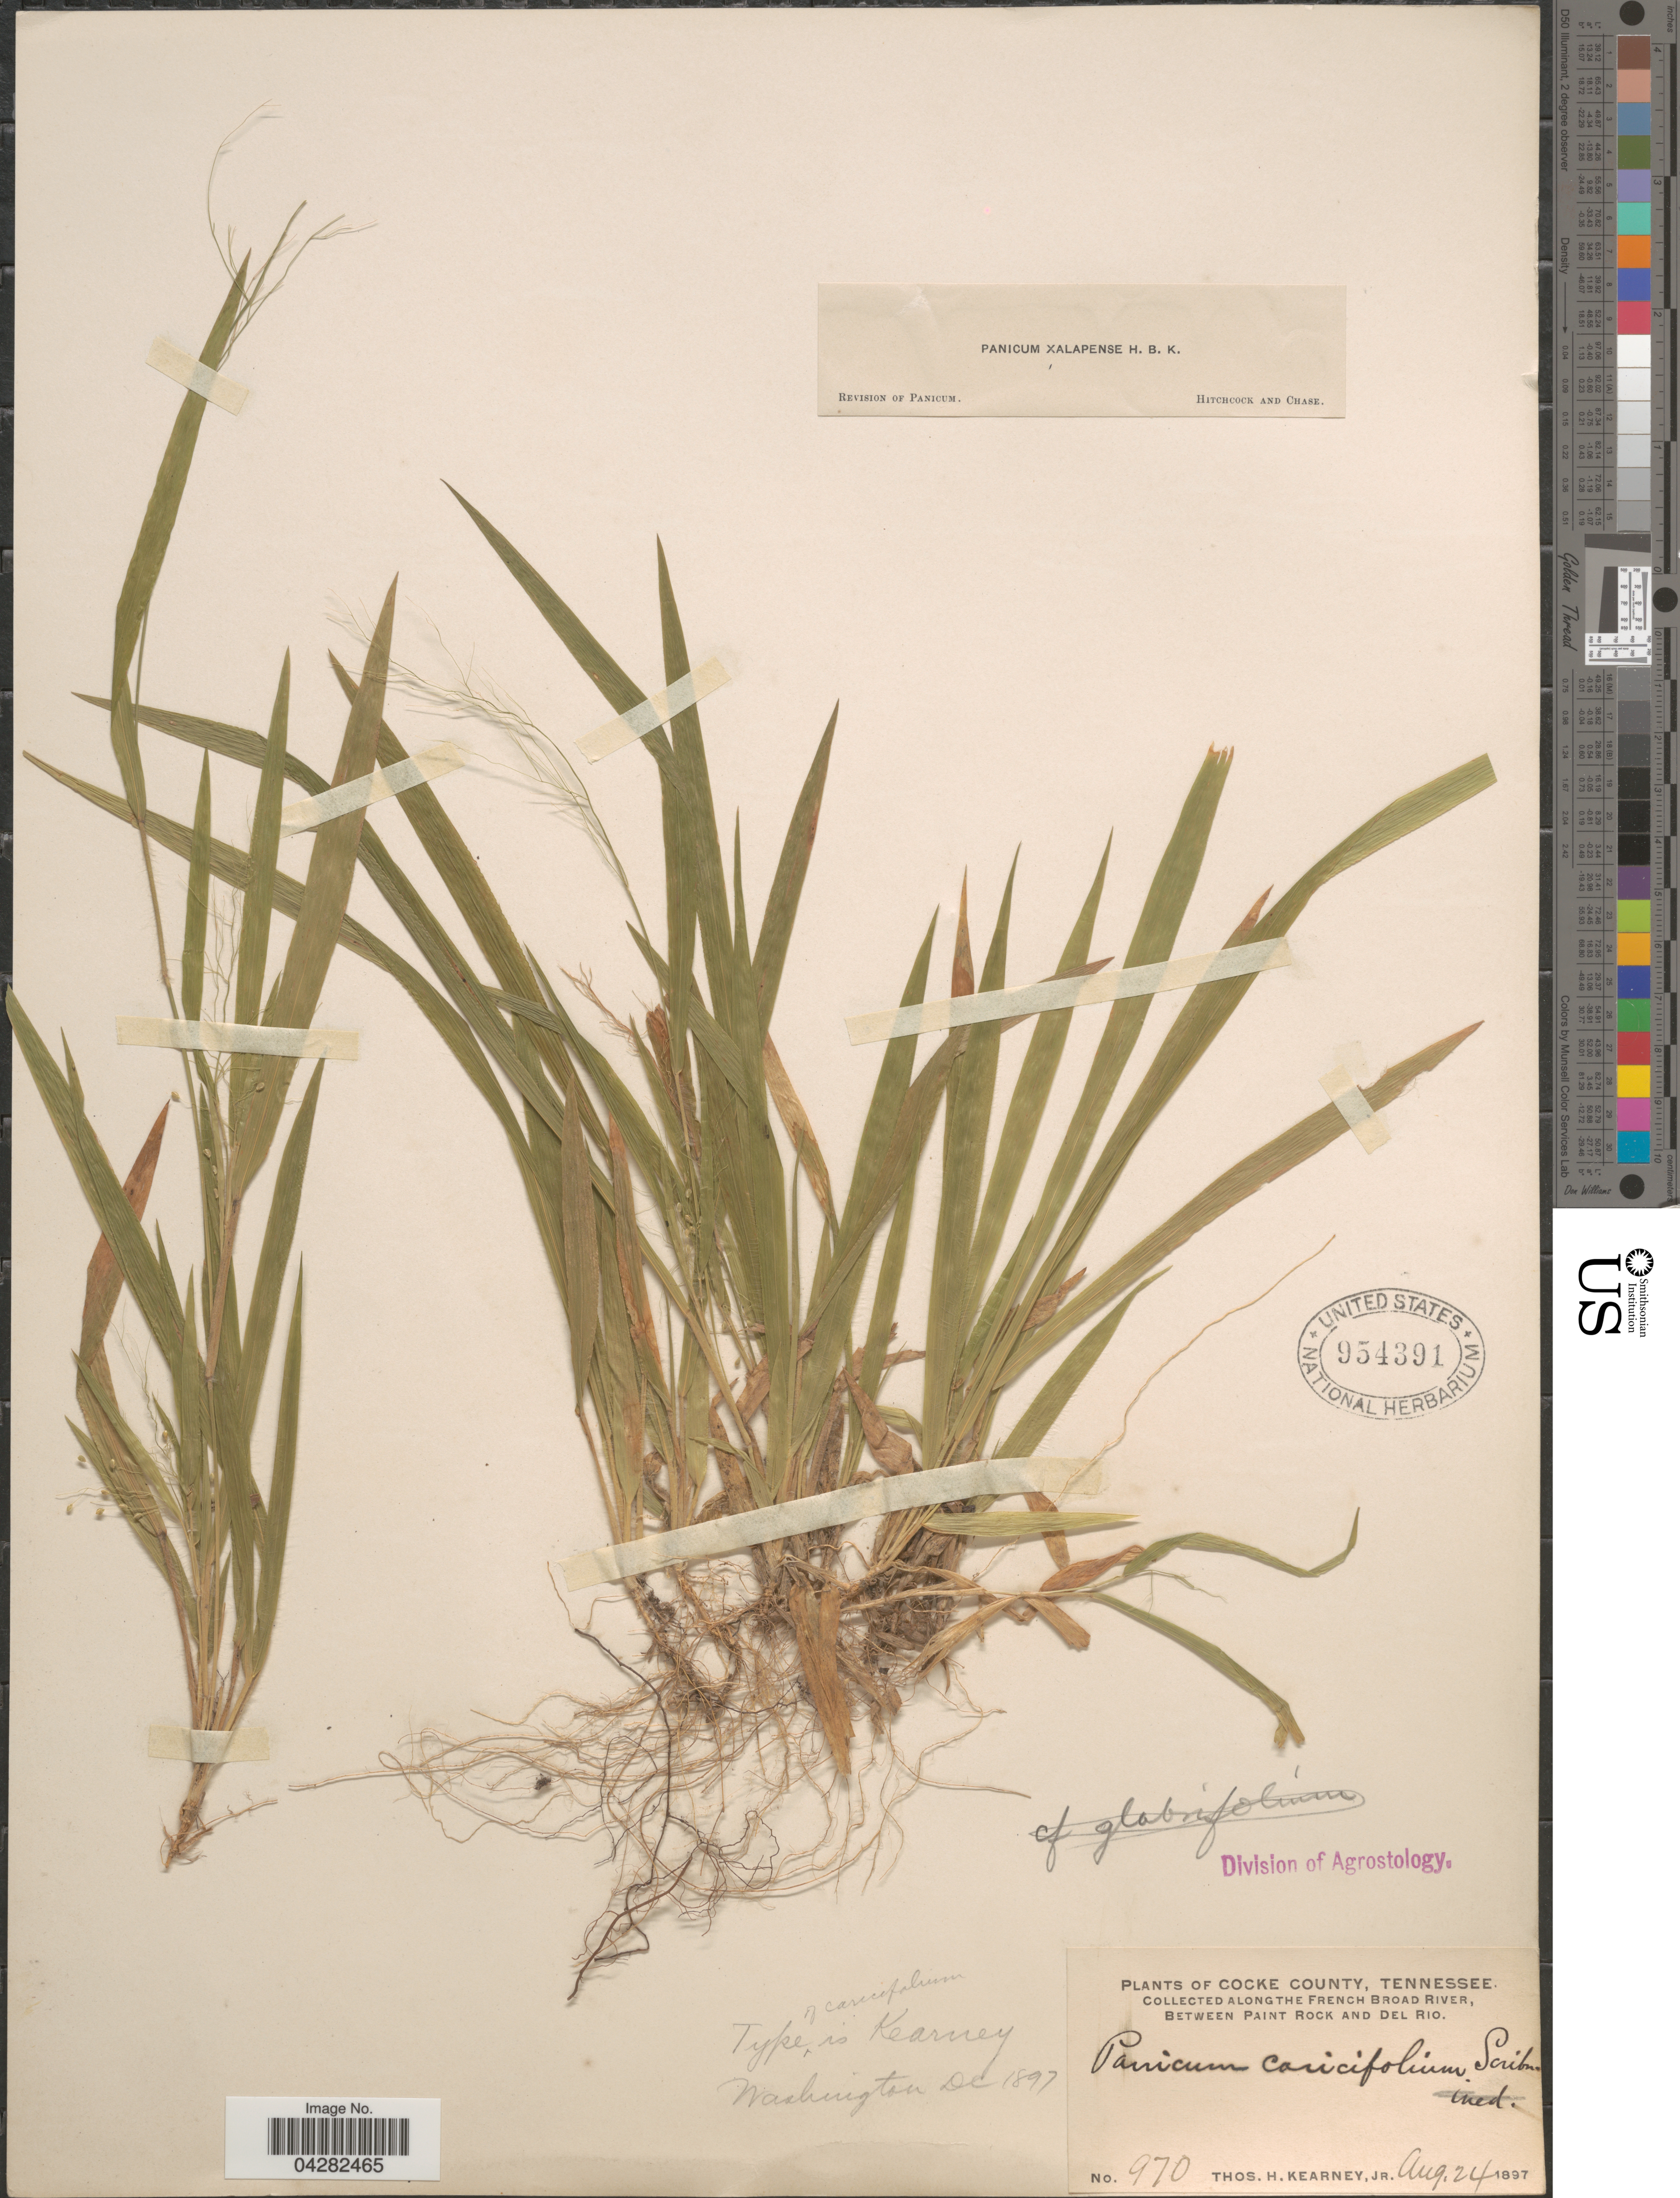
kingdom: Plantae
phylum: Tracheophyta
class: Liliopsida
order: Poales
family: Poaceae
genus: Dichanthelium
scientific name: Dichanthelium laxiflorum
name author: (Lam.) Gould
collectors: T. H. Kearney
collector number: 970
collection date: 1897-08-24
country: United States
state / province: Tennessee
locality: Cocke County. Along the French Broad River, Between Paint Rock and Del Rio.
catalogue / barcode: US 954391